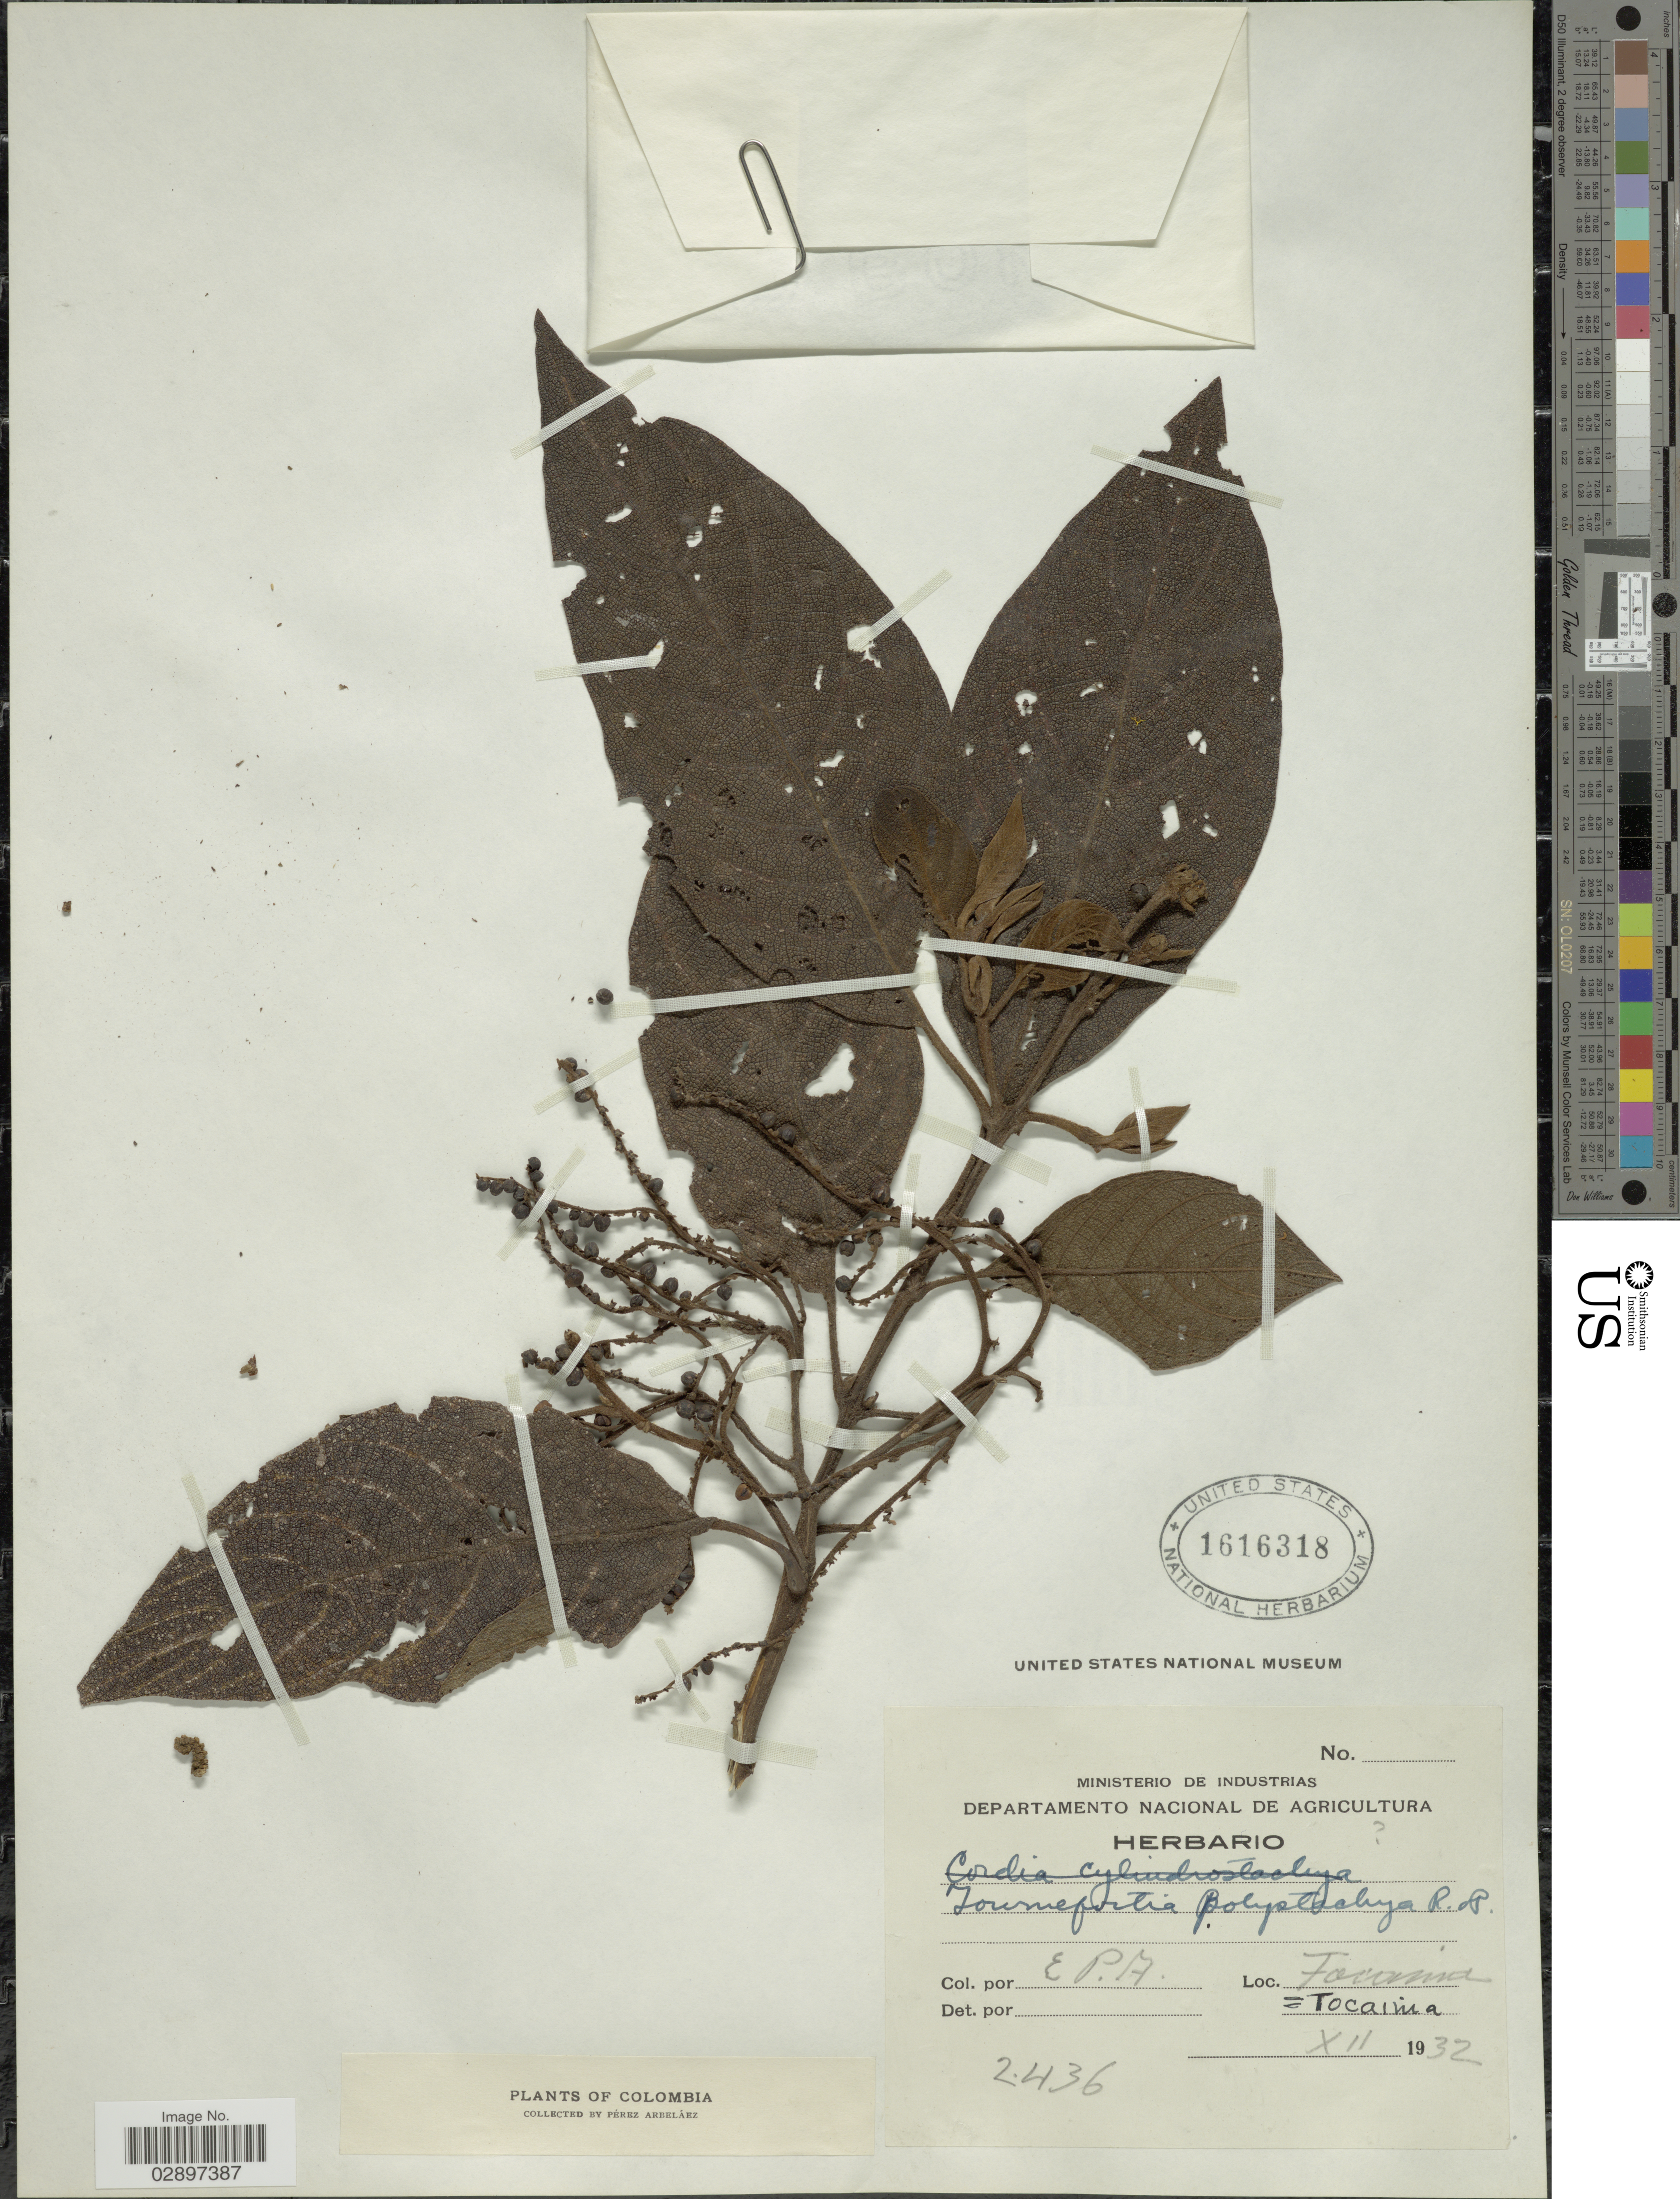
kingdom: Plantae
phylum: Tracheophyta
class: Magnoliopsida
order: Boraginales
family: Heliotropiaceae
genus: Tournefortia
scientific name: Tournefortia polystachya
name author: Ruiz & Pav.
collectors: E. Pérez Arbeláez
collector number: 2436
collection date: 1932-12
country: Colombia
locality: Tocaima.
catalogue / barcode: US 1616318